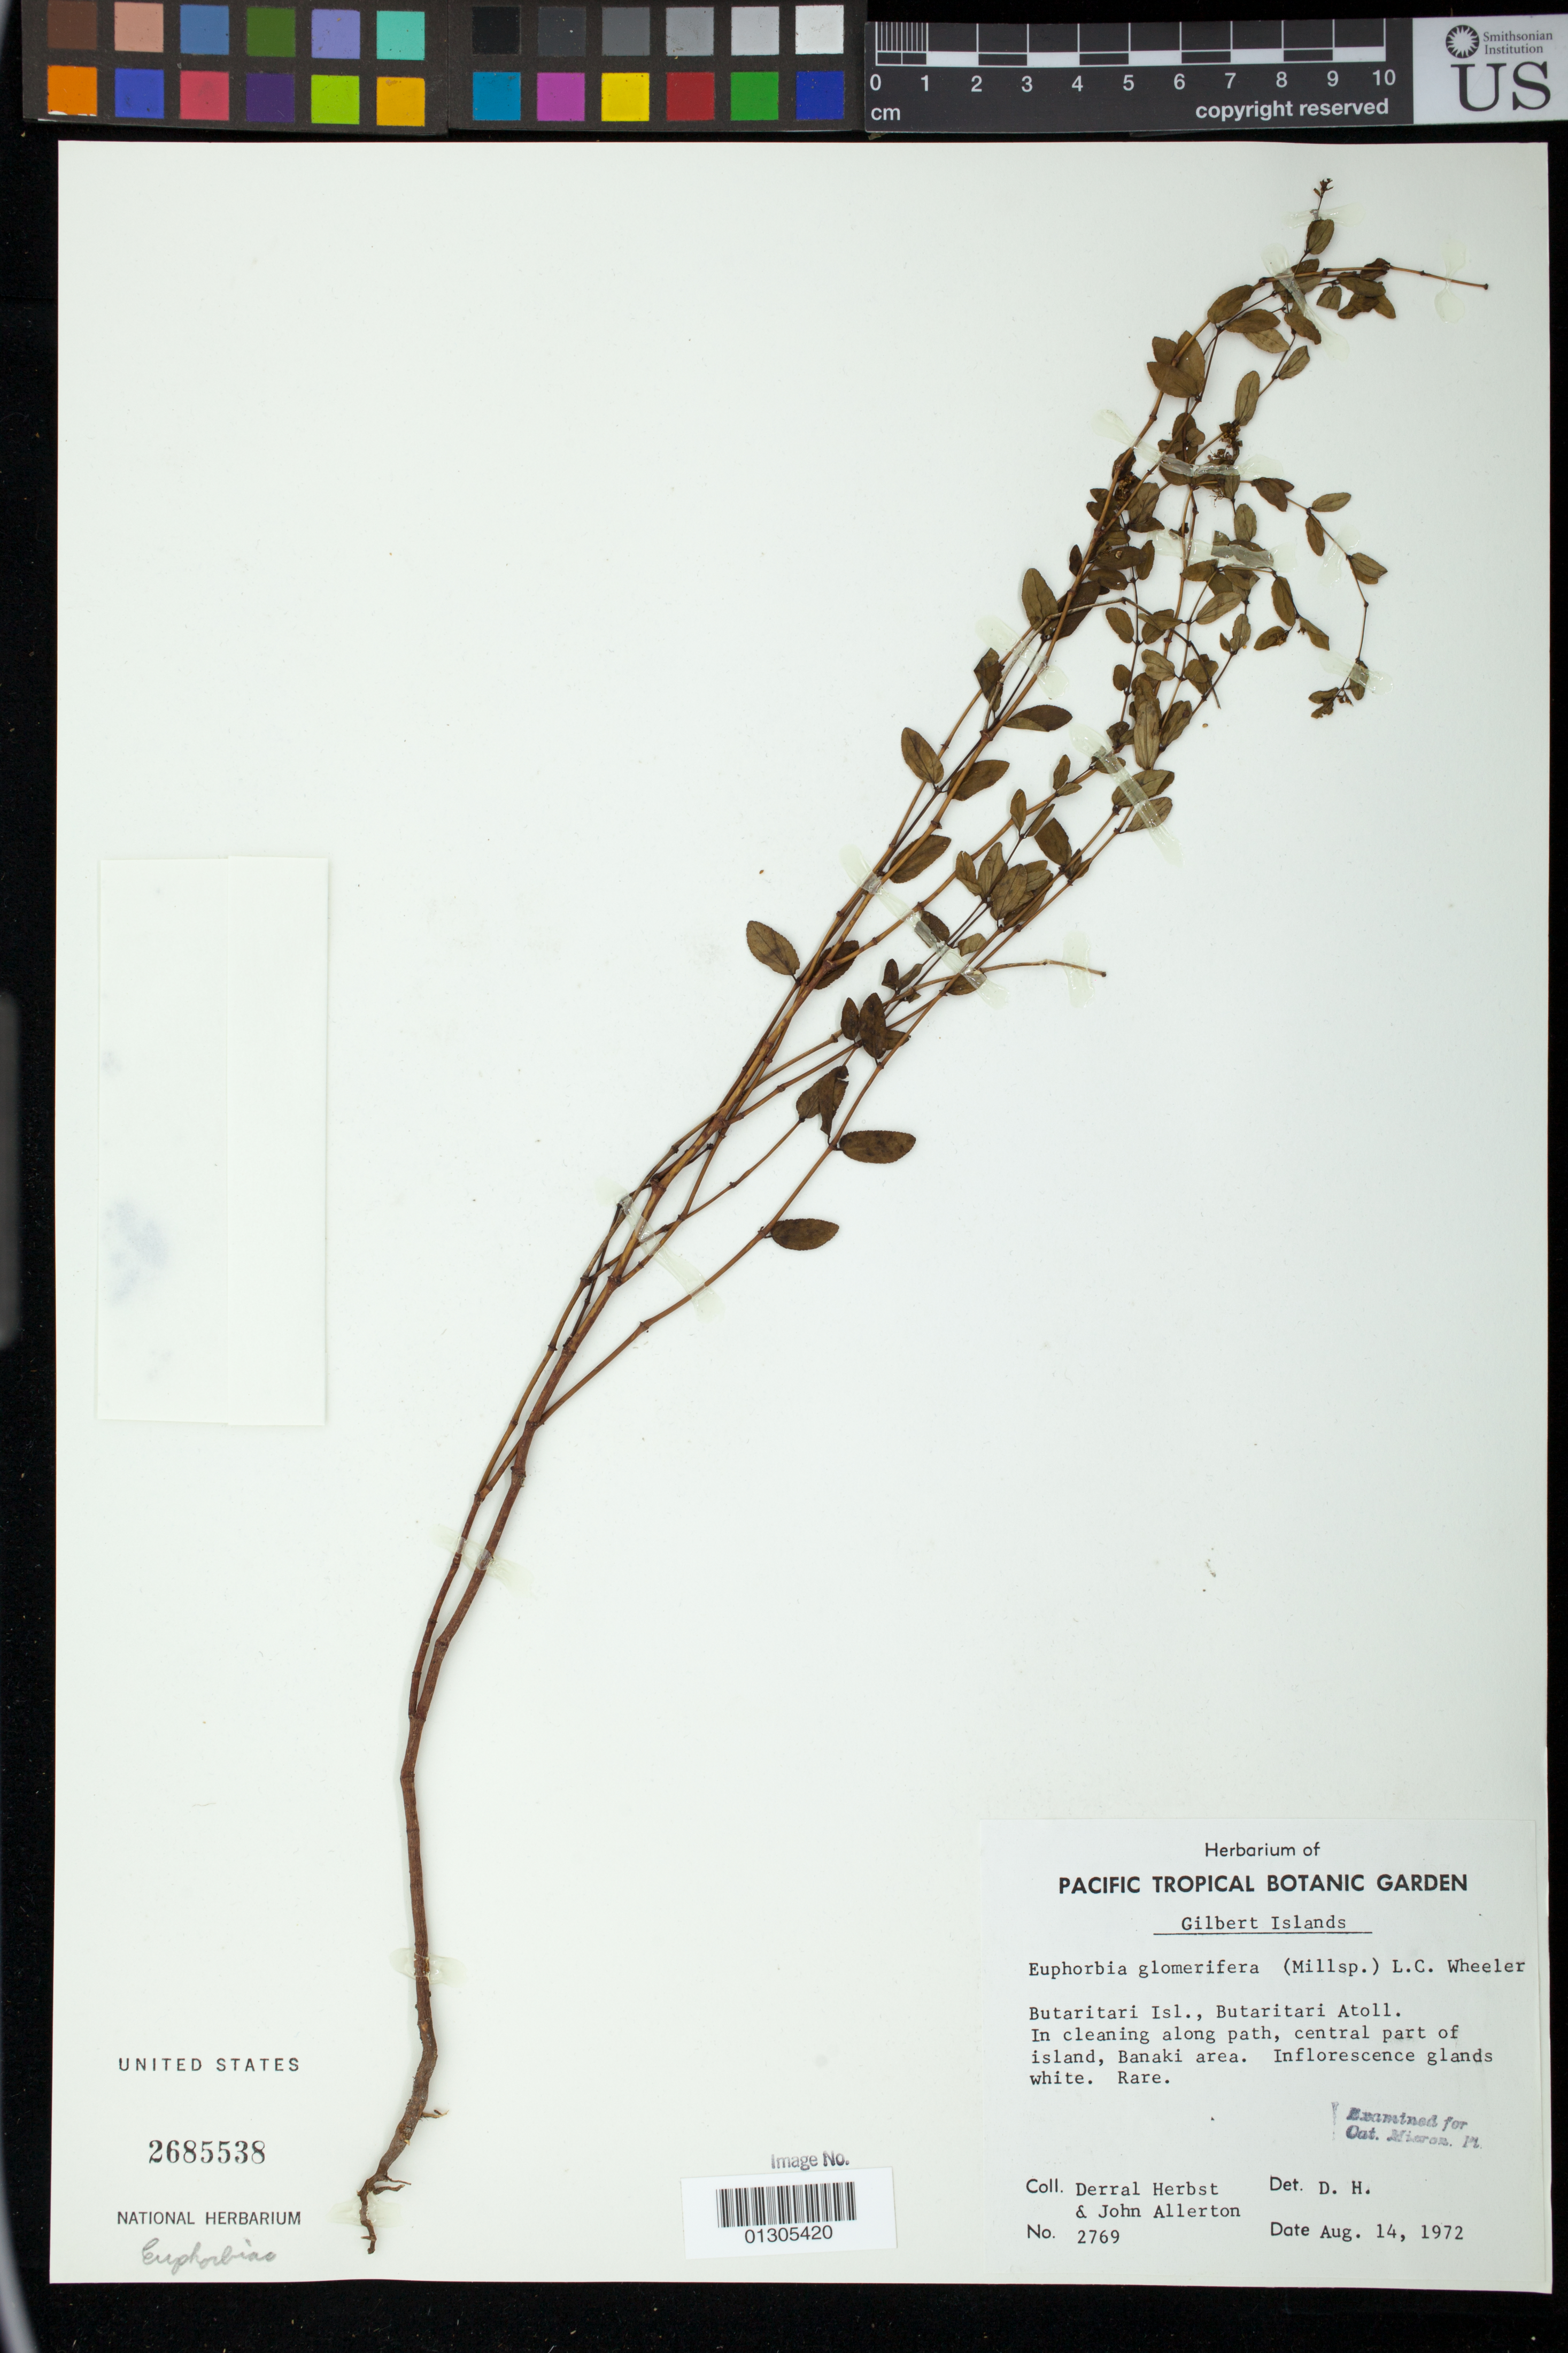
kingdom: Plantae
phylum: Tracheophyta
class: Magnoliopsida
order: Malpighiales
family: Euphorbiaceae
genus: Euphorbia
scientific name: Euphorbia hypericifolia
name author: L.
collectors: D. R. Herbst & J. Allerton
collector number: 2769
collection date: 1972-08-14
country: Kiribati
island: Butaritari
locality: Butaritari Atoll. In cleaning along path, central part of island, Banaki area.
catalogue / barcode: US 2685538